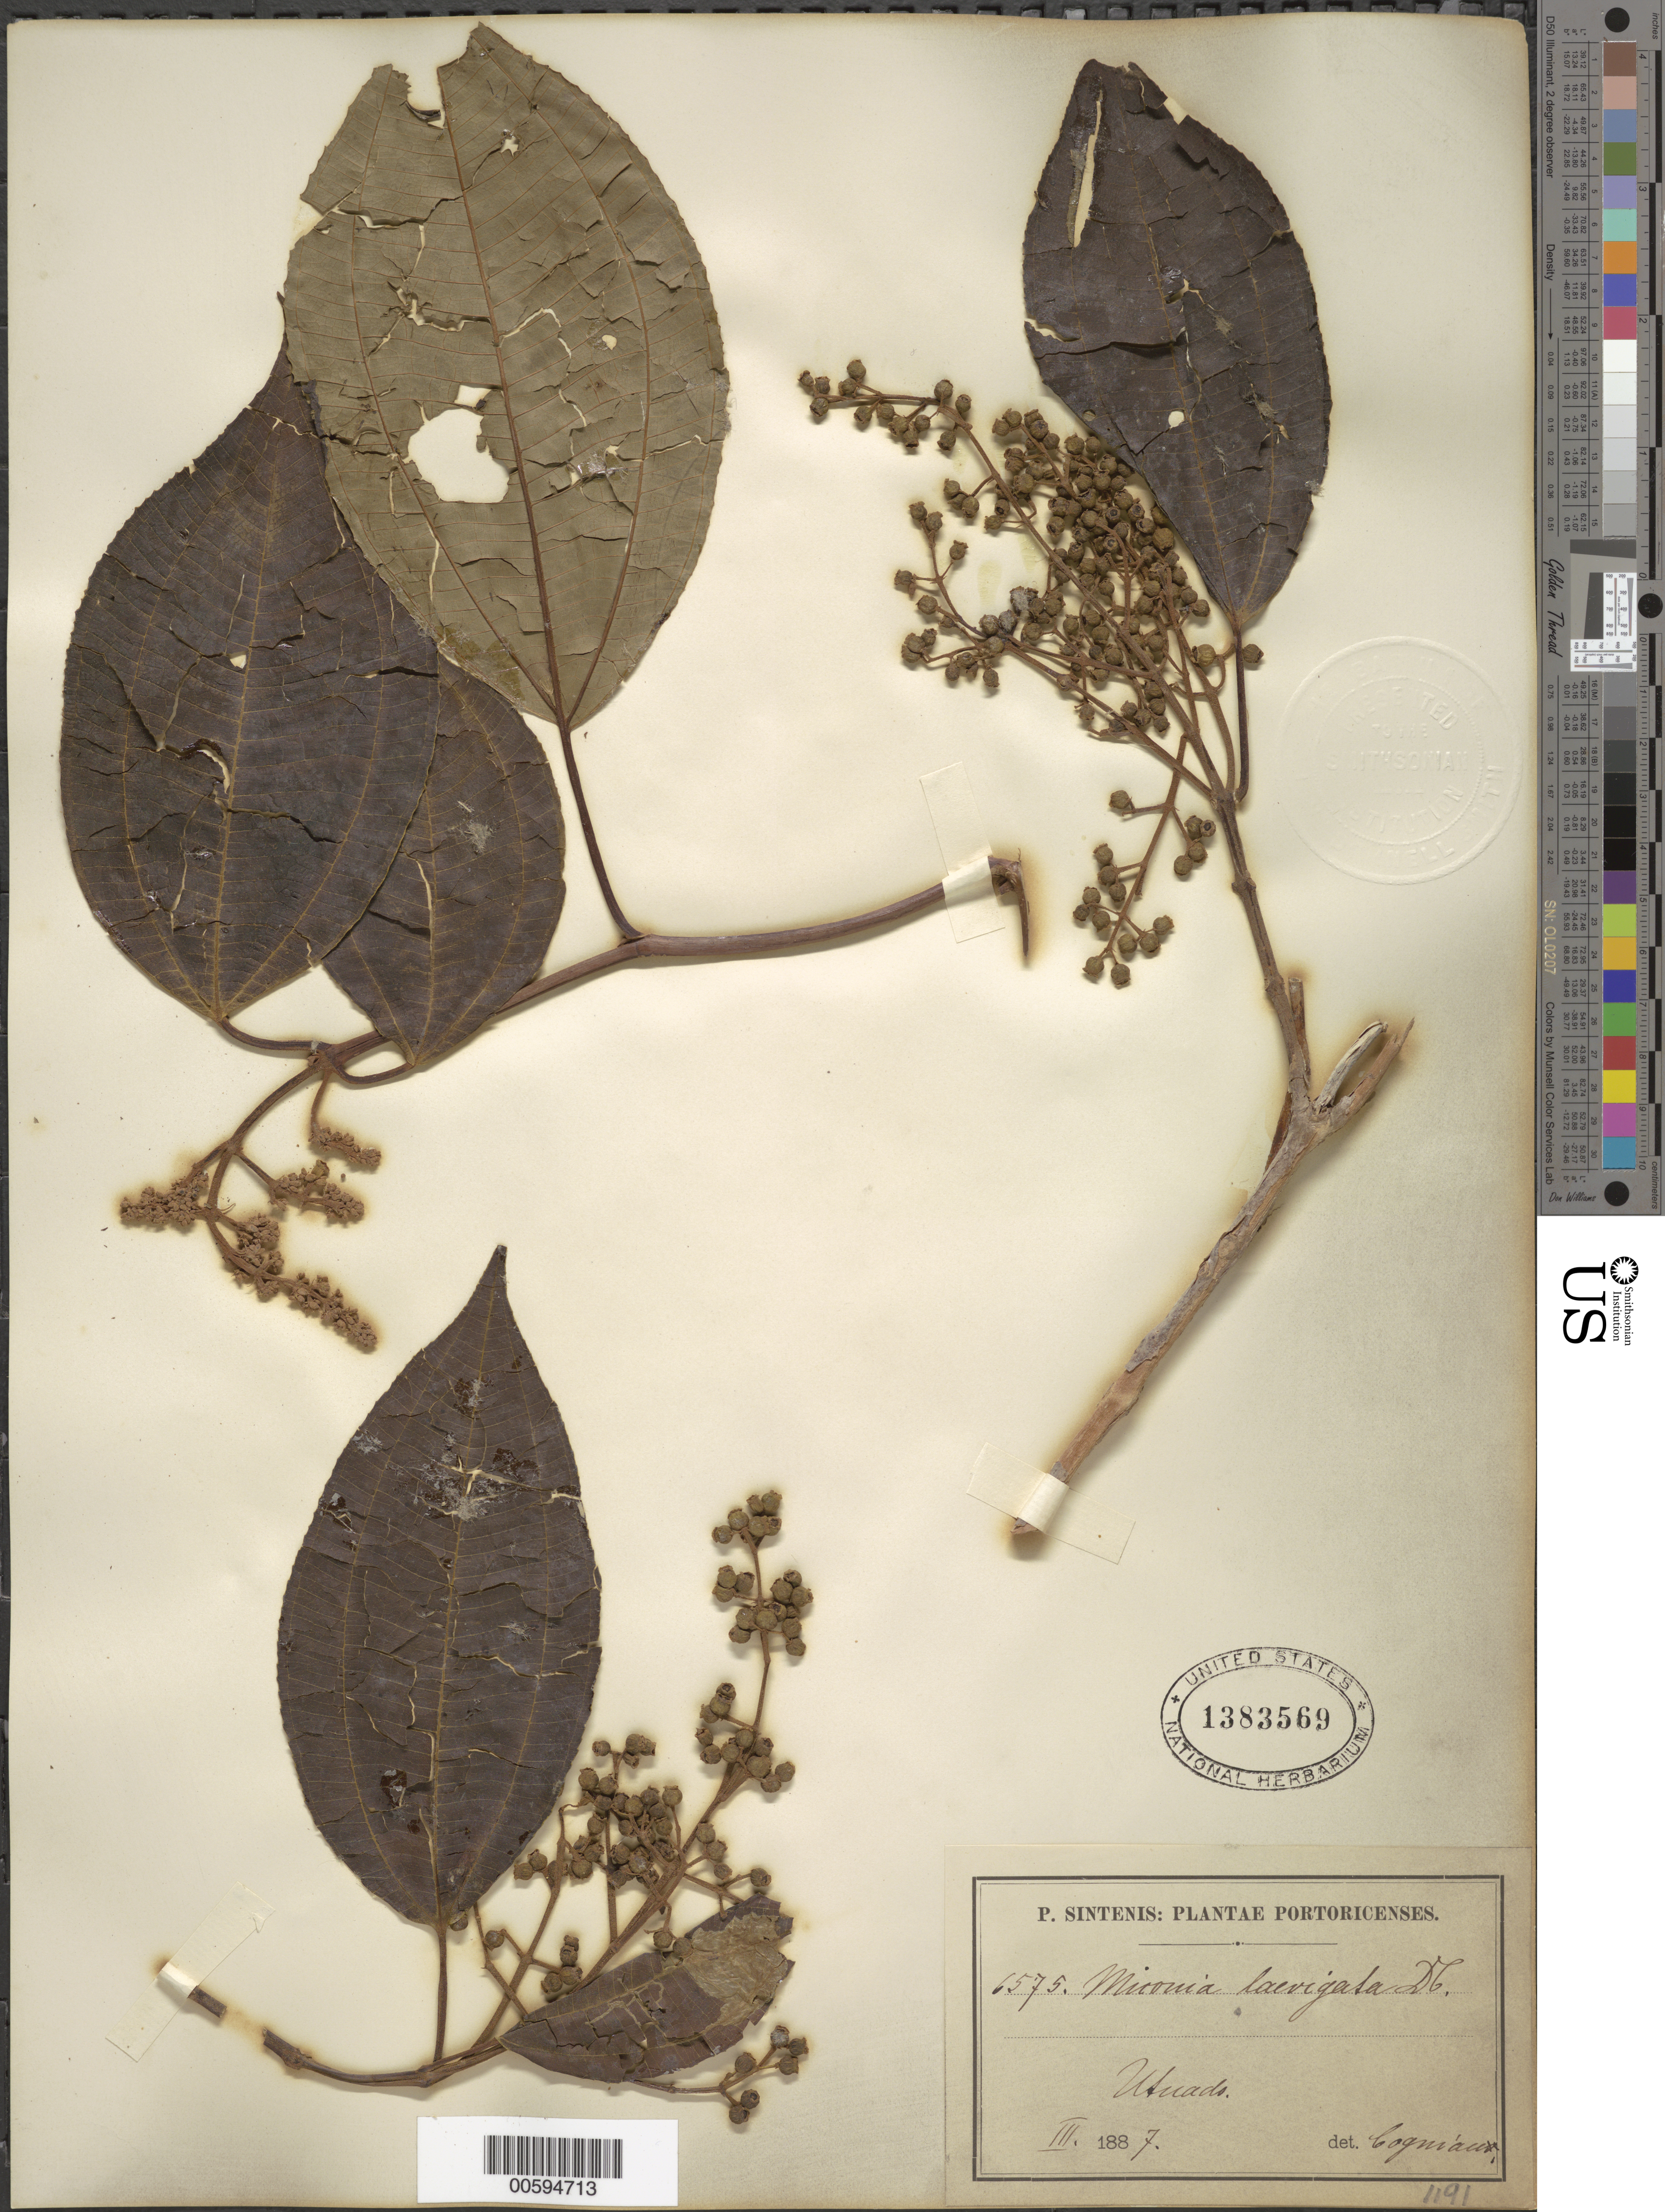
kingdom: Plantae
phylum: Tracheophyta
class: Magnoliopsida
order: Myrtales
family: Melastomataceae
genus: Miconia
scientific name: Miconia laevigata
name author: (L.) D. Don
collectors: P. Sintenis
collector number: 6575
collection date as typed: Mar 1887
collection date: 1887-03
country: Puerto Rico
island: Greater Antilles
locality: Utuado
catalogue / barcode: US 1383569